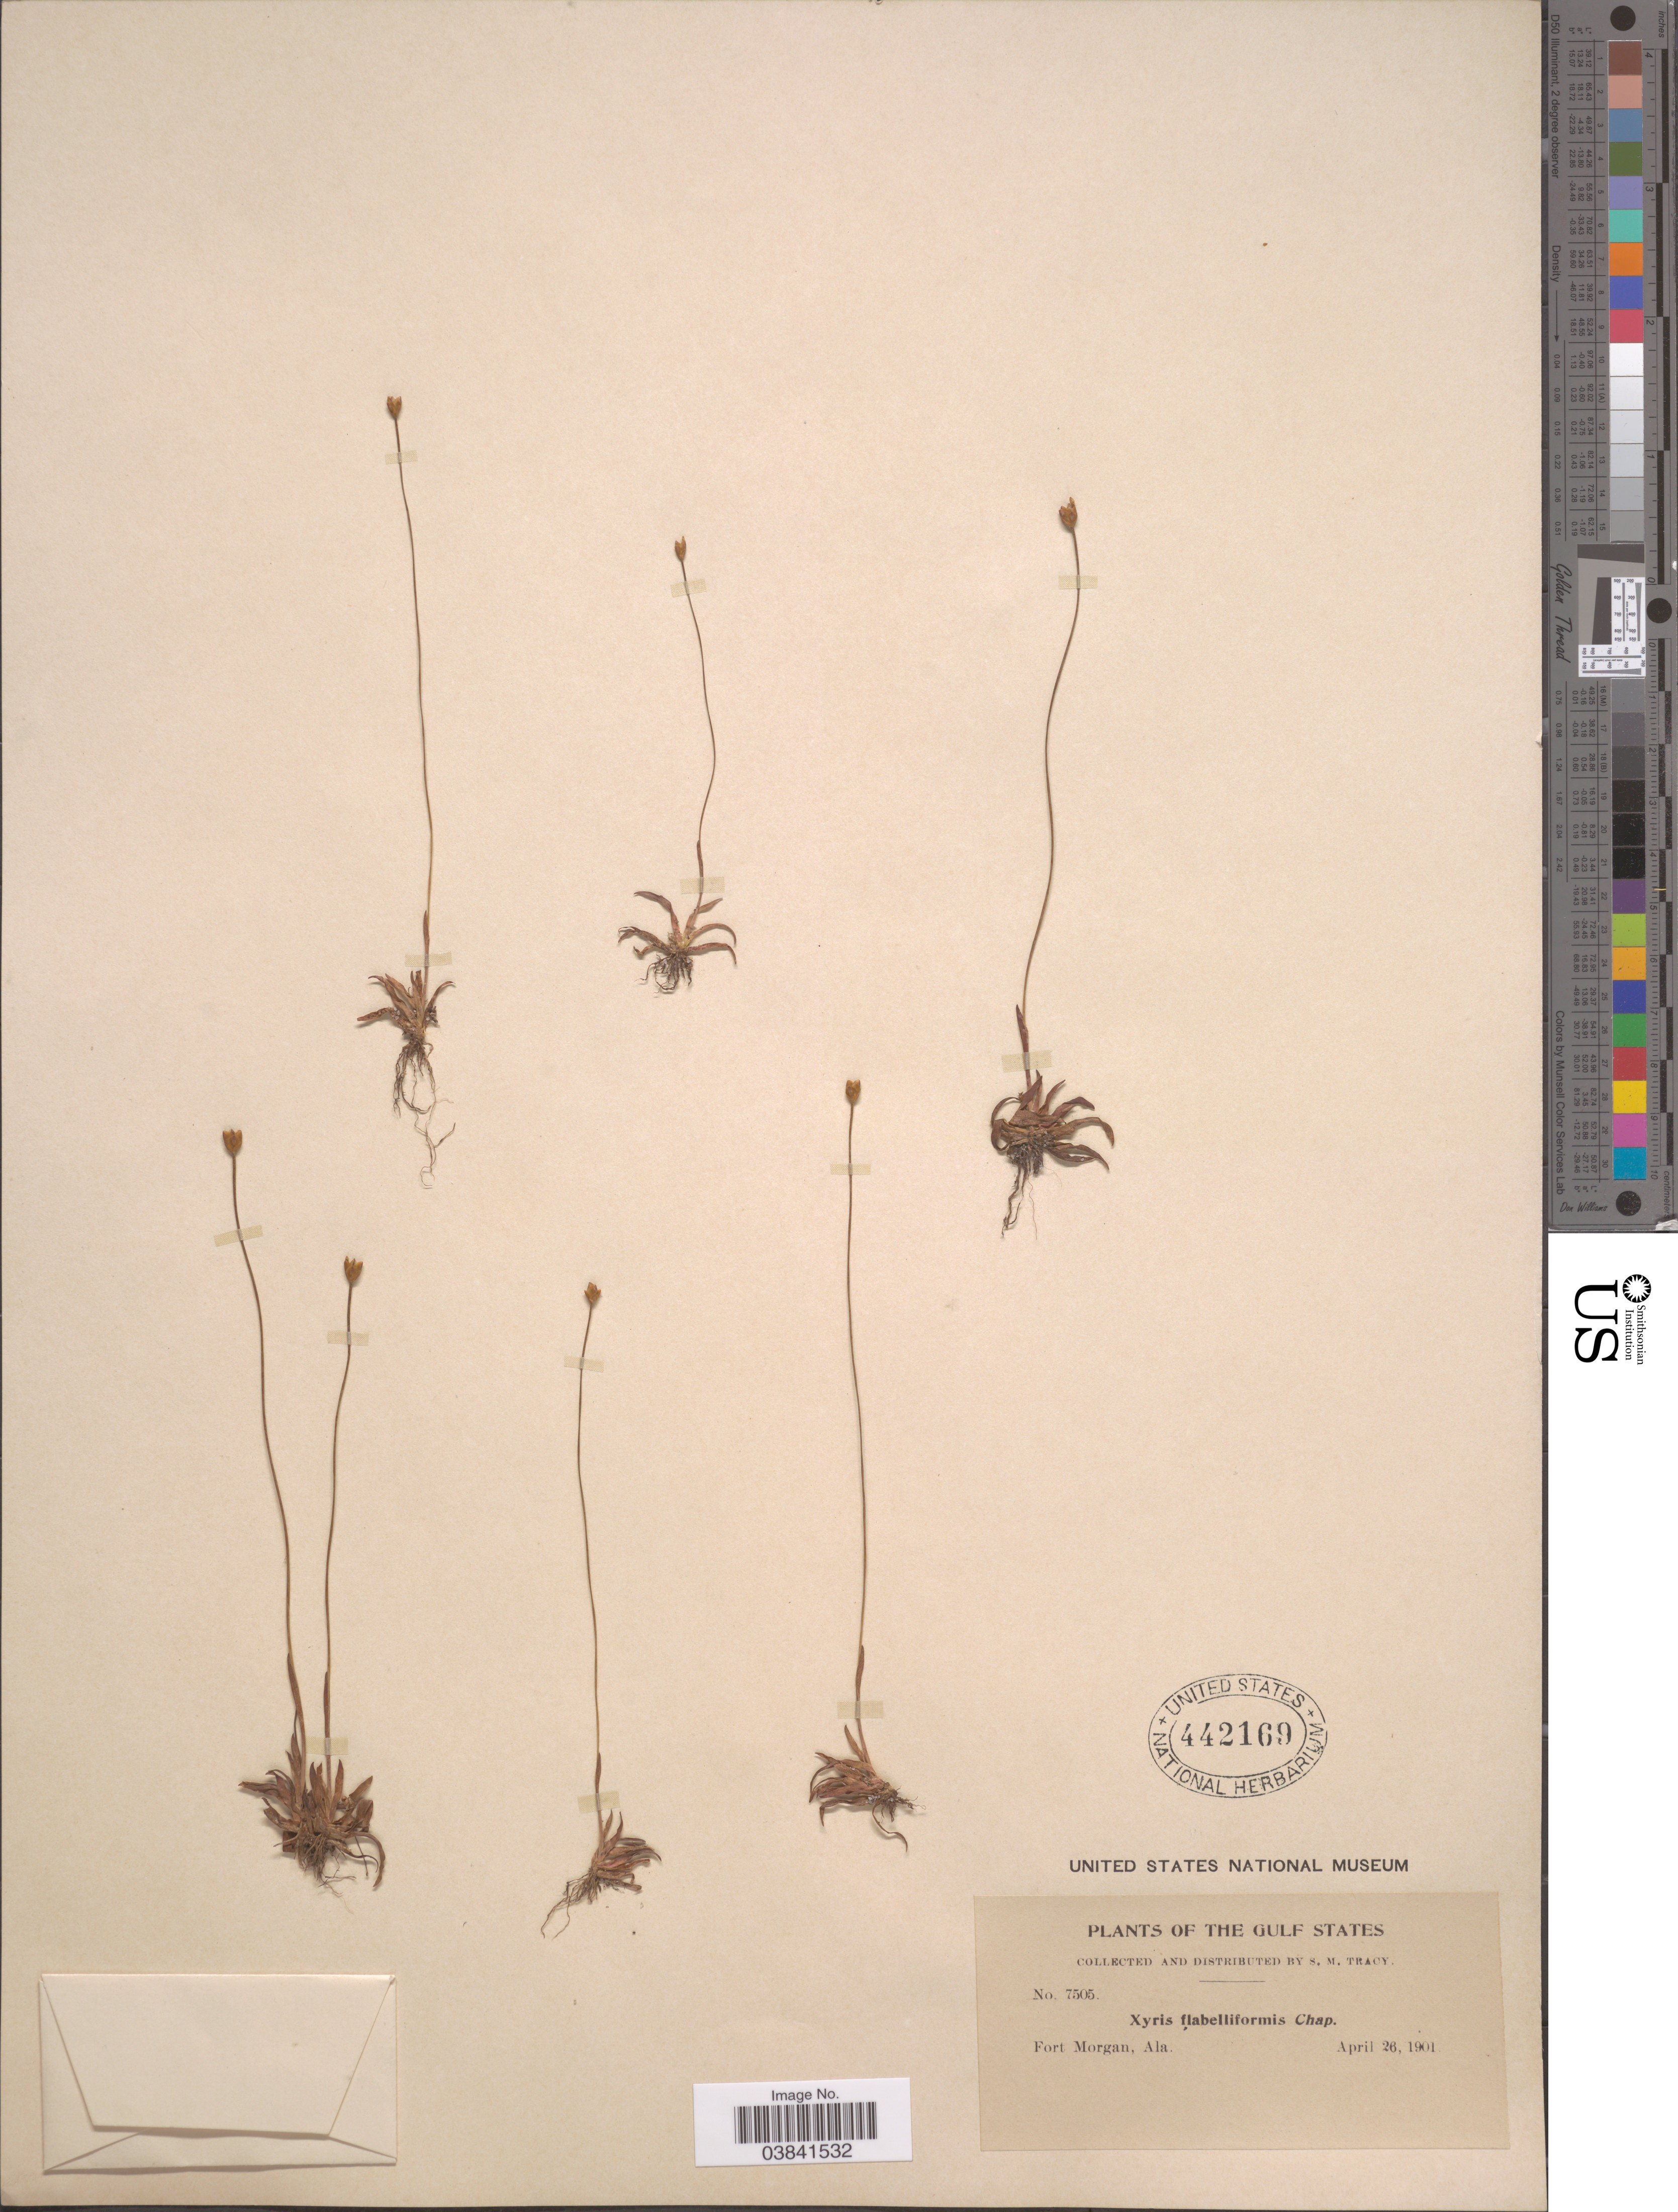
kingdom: Plantae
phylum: Tracheophyta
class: Liliopsida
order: Poales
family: Xyridaceae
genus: Xyris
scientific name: Xyris flabelliformis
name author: Chapm.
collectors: S. M. Tracy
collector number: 7505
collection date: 1901-04-26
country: United States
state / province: Alabama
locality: The Gulf States. Fort Morgan.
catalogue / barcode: US 442169